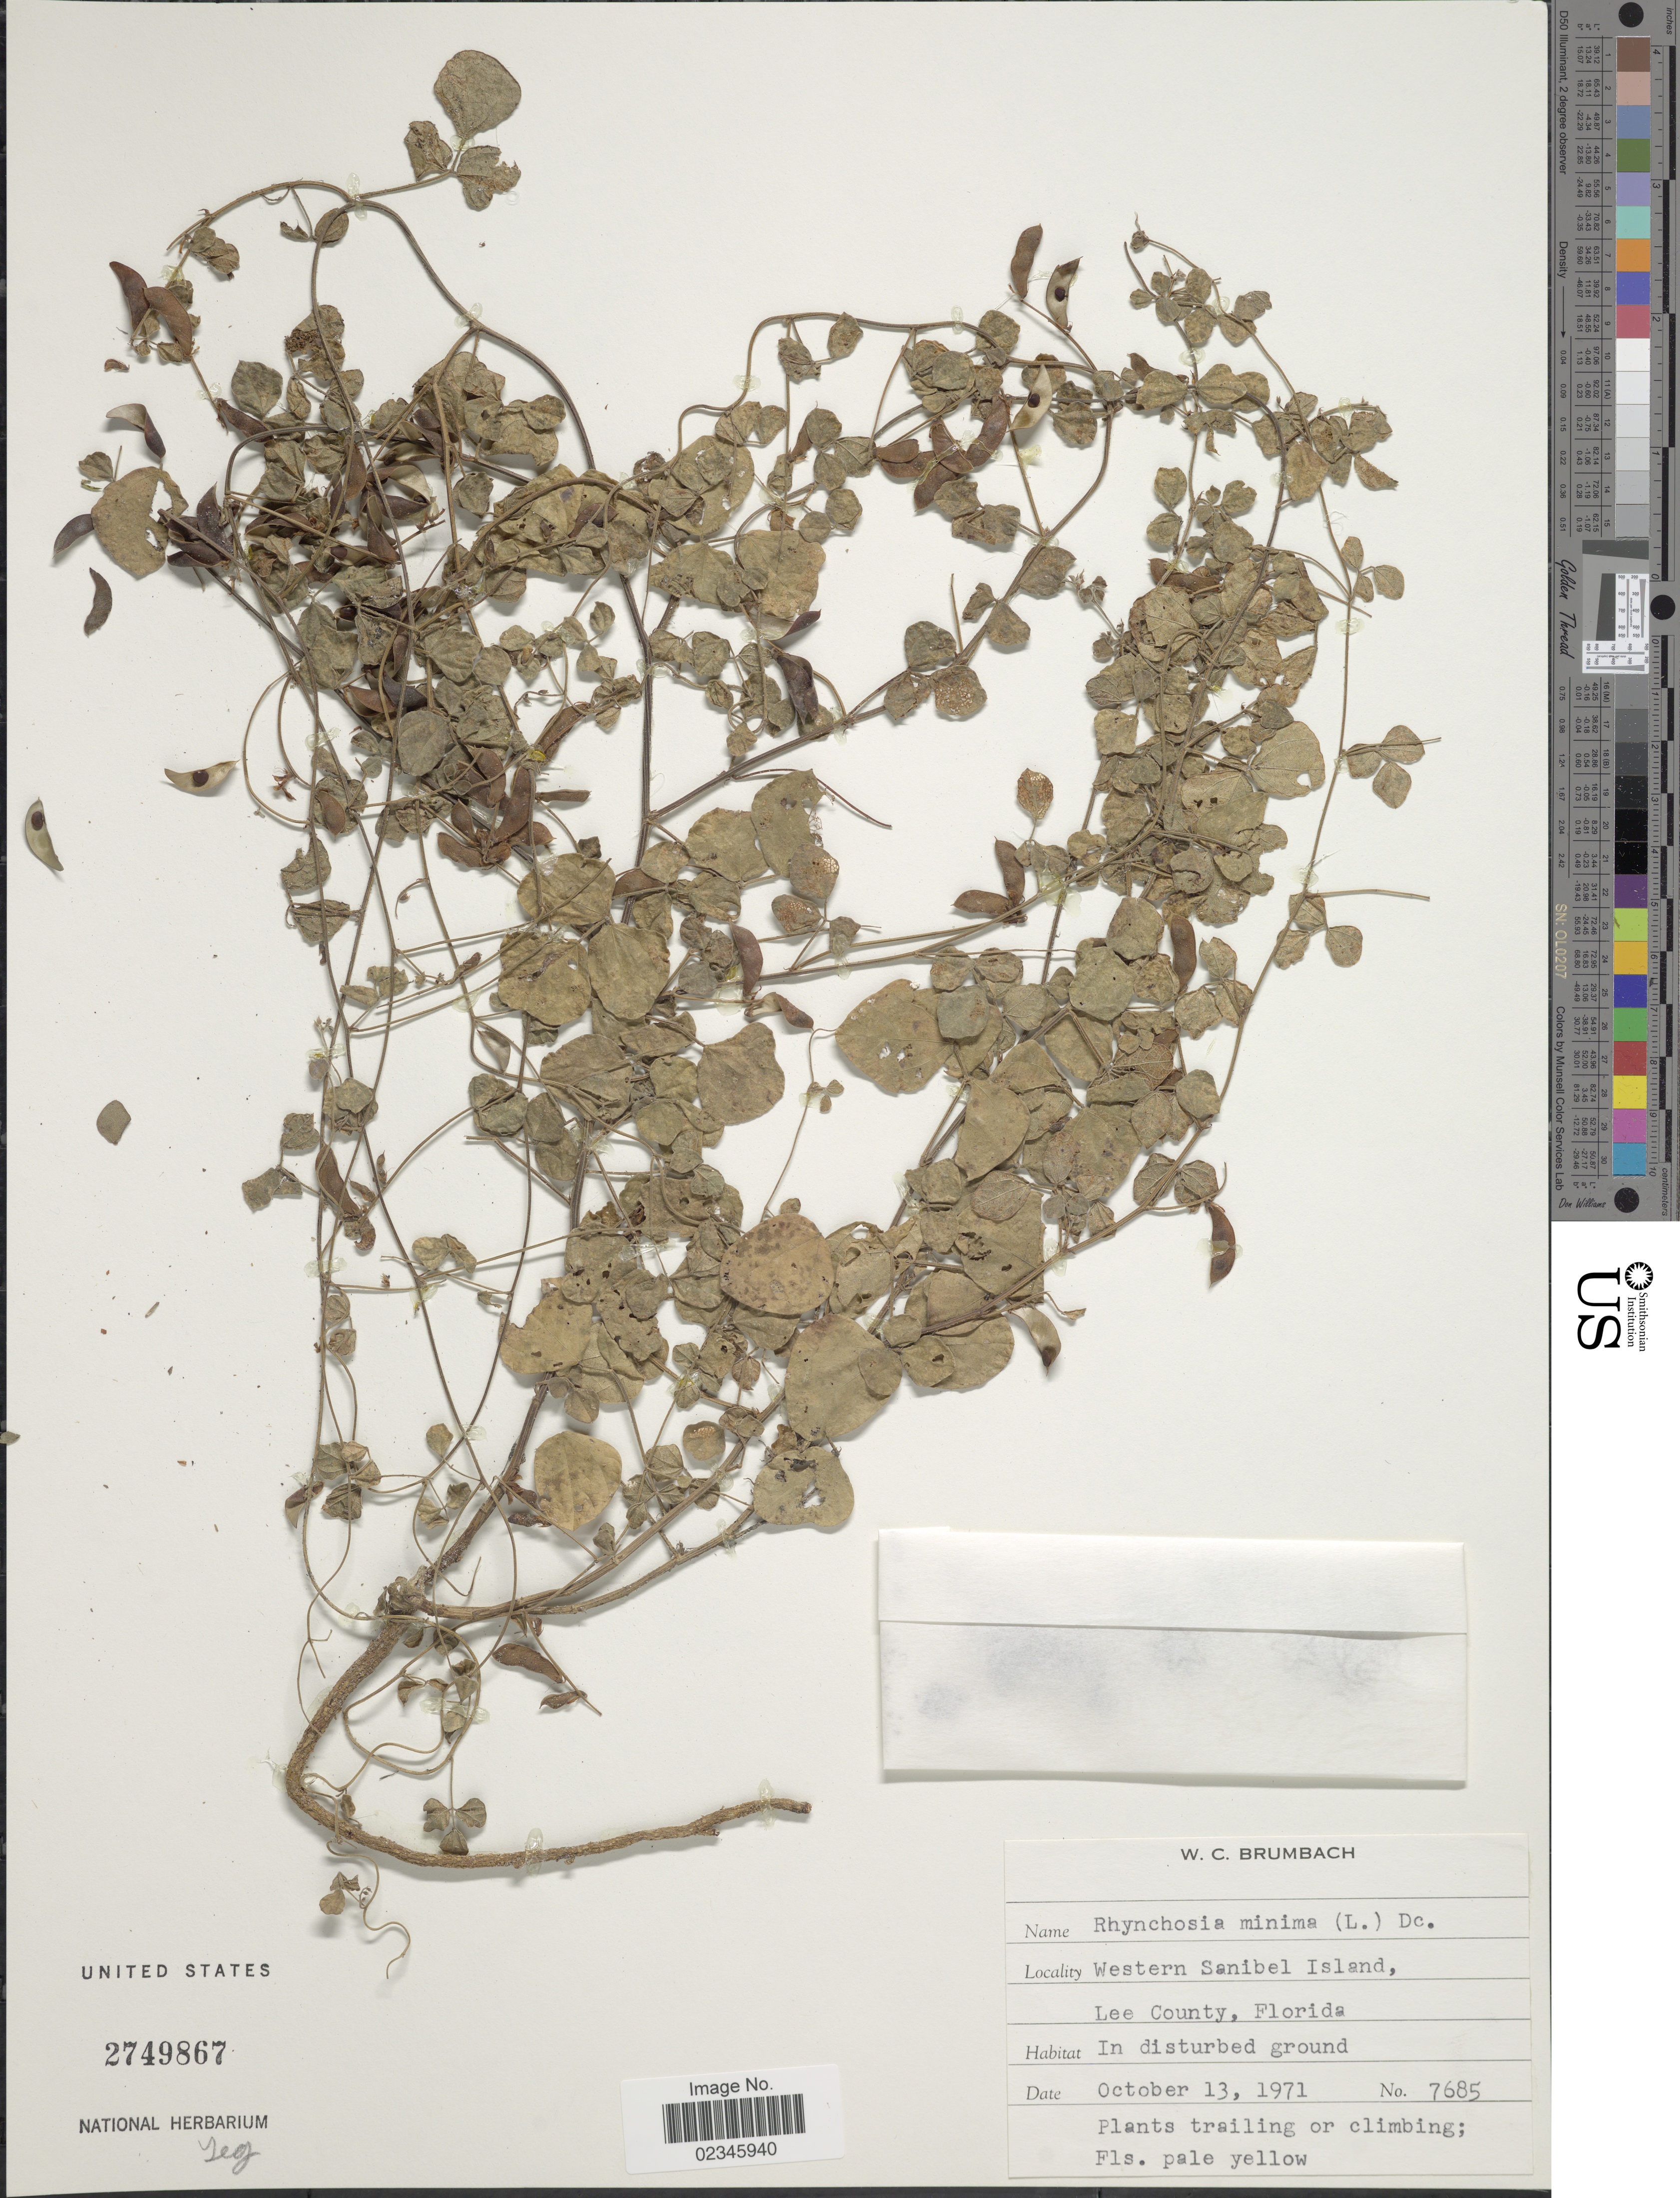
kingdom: Plantae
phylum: Tracheophyta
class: Magnoliopsida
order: Fabales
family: Fabaceae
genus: Rhynchosia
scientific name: Rhynchosia minima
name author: (L.) DC.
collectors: W. C. Brumbach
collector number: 7685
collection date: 1971-10-13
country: United States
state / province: Florida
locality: Western Saibel Island, Lee County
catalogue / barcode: US 2749867